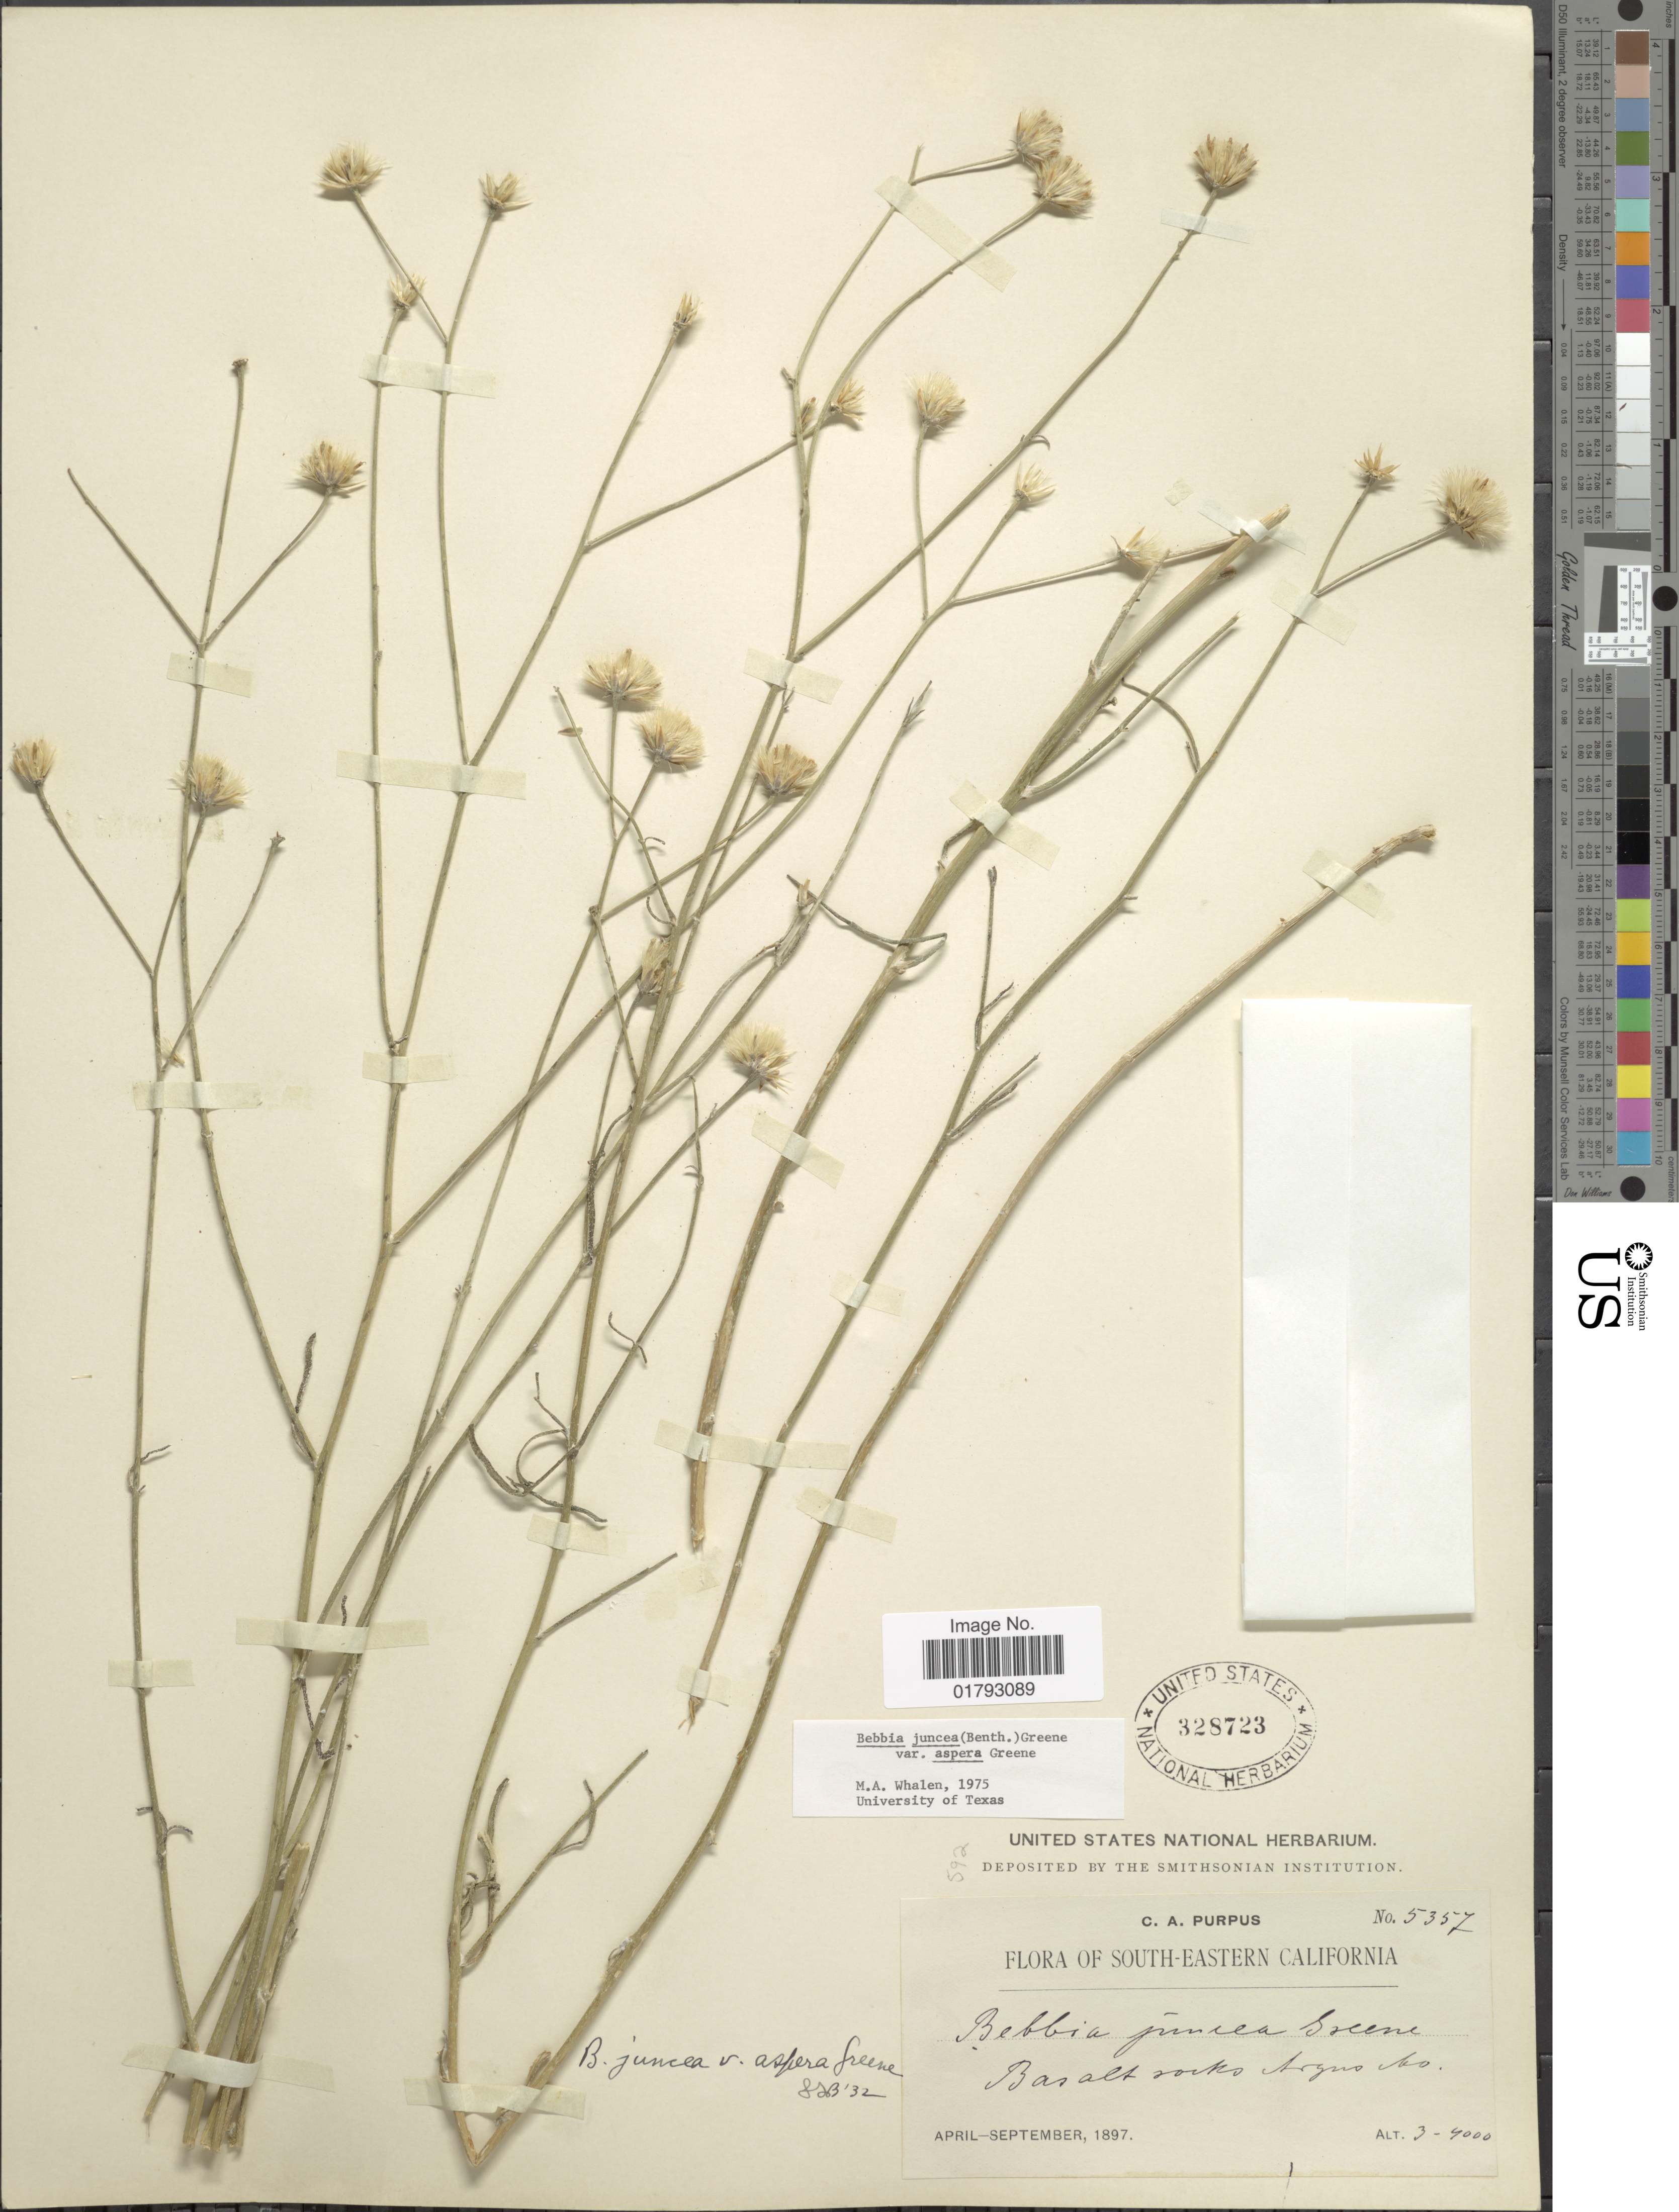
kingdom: Plantae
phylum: Tracheophyta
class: Magnoliopsida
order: Asterales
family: Asteraceae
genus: Bebbia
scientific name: Bebbia juncea var. aspera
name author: Greene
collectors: C. A. Purpus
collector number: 5357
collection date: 1897-04/1897-09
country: United States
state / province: California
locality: South-Eastern California. Basalt rocks Argus Mo.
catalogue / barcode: US 328723